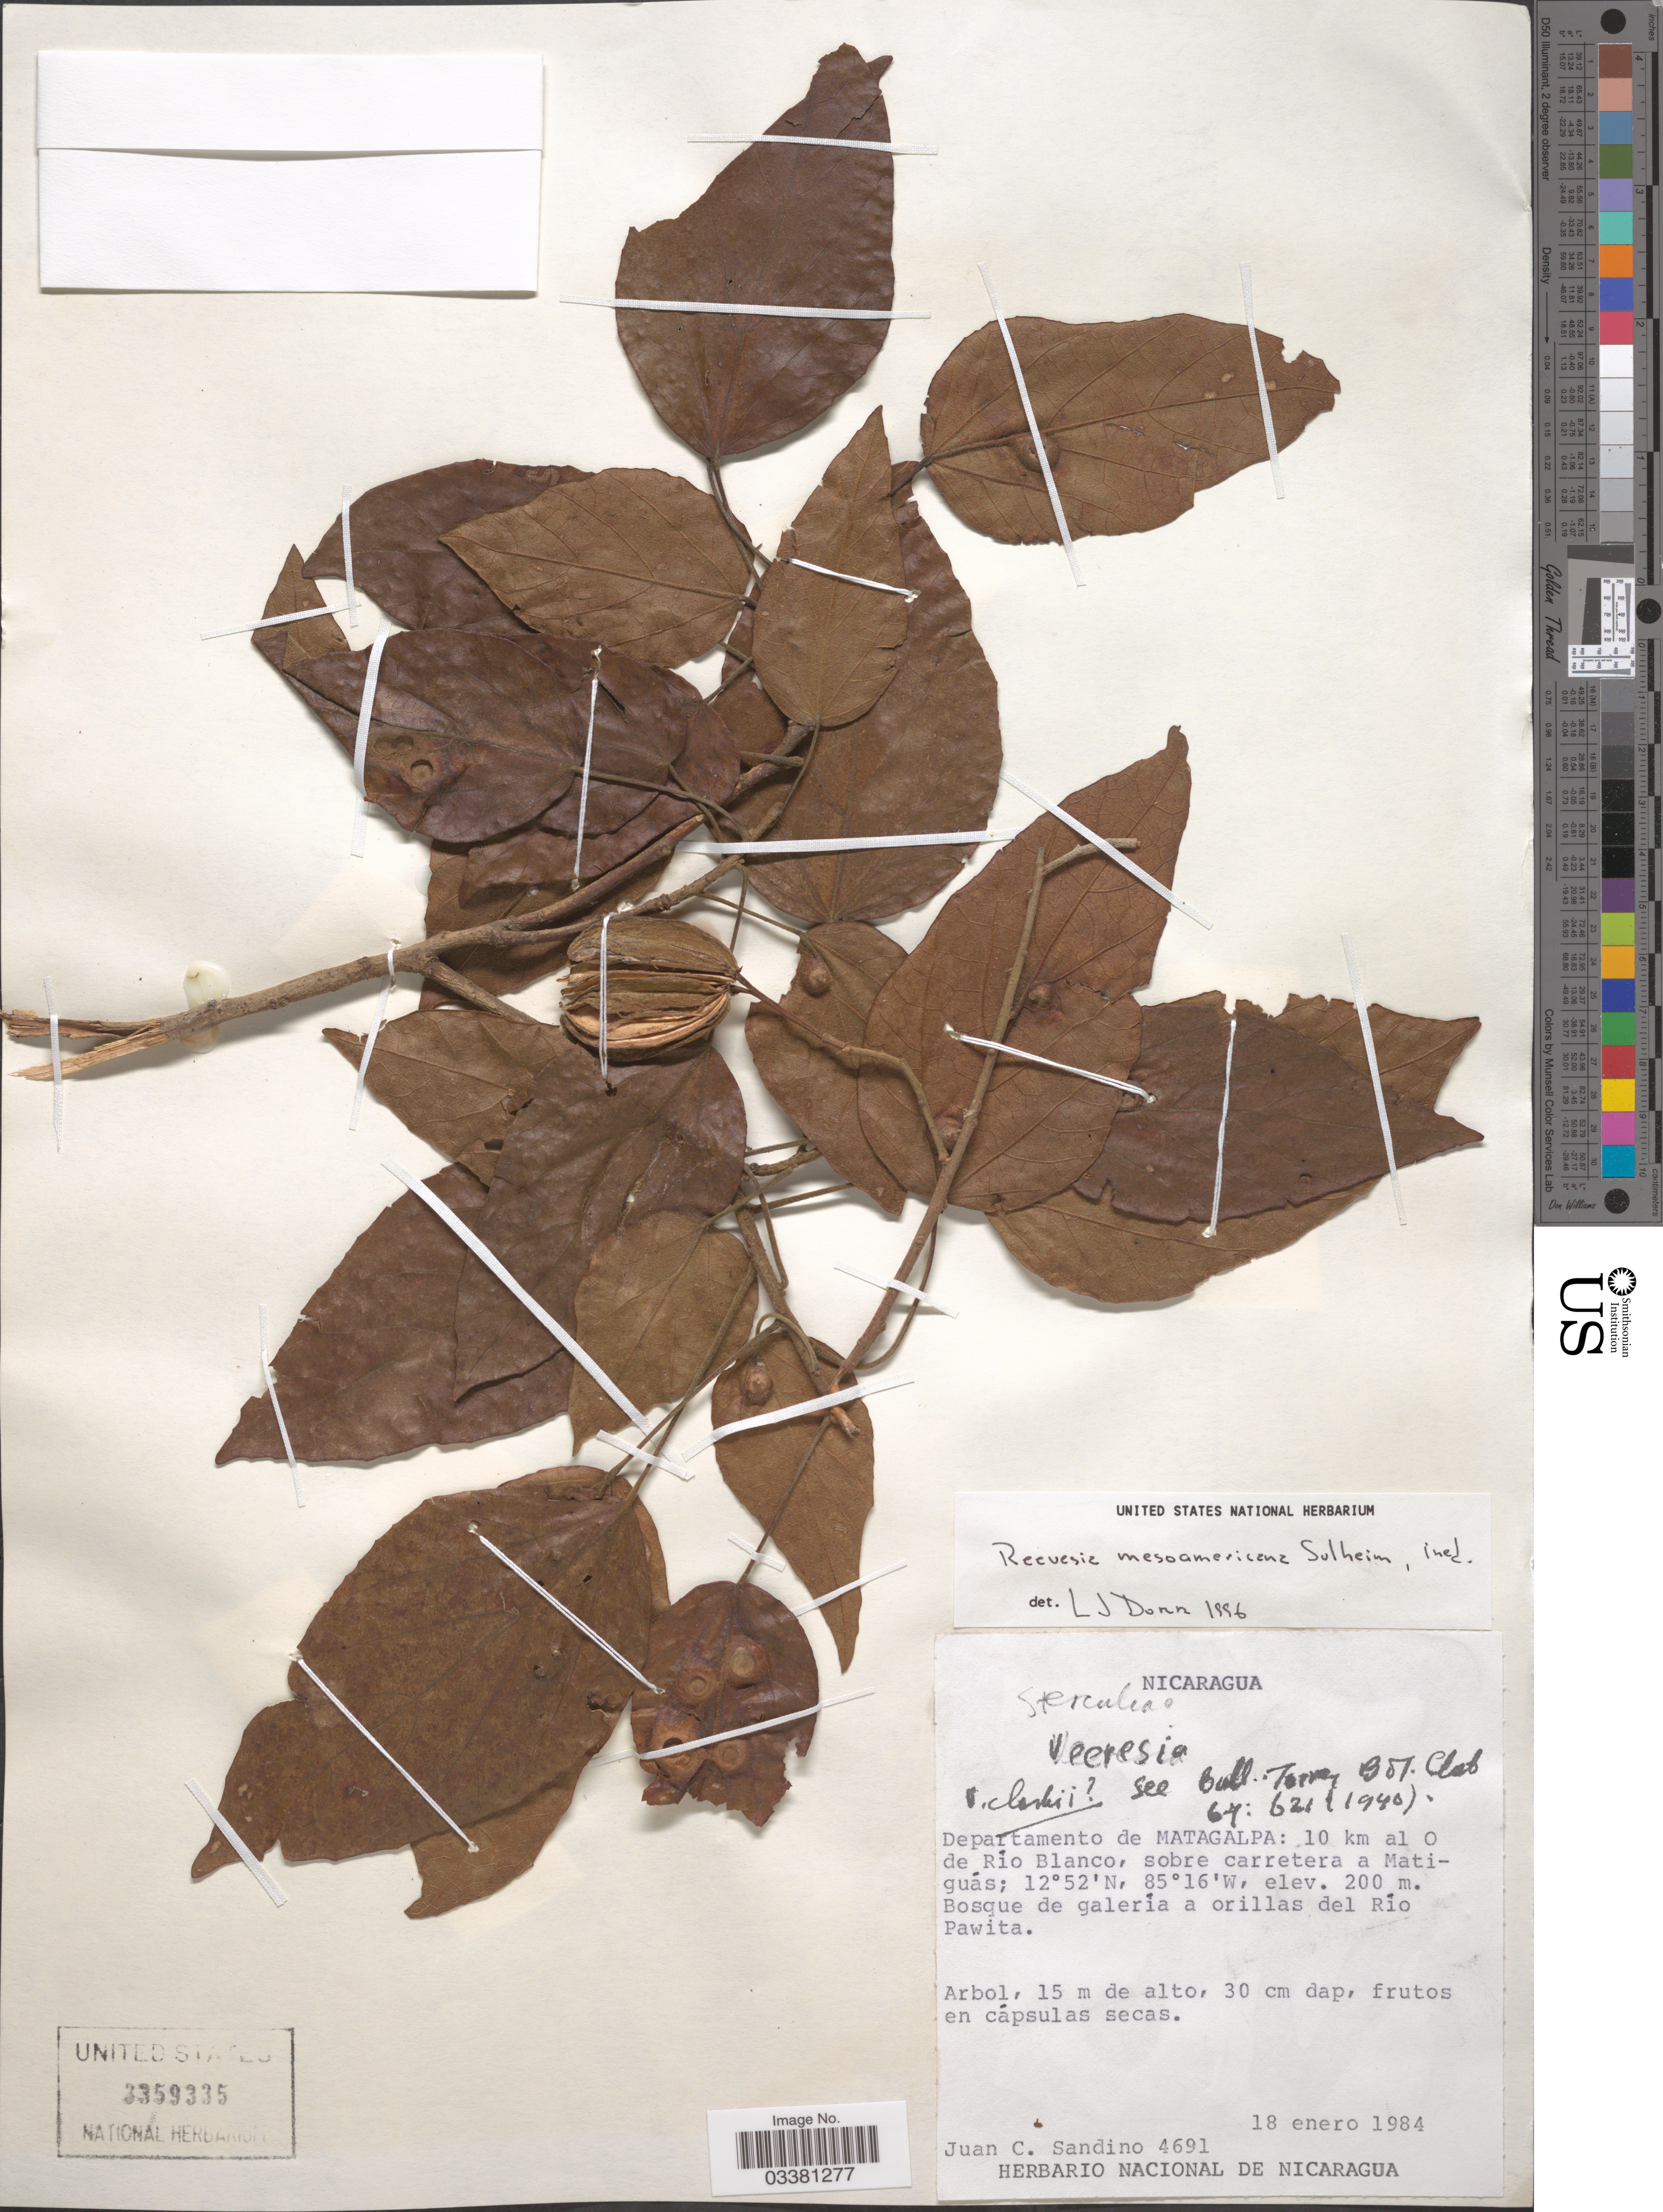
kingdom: Plantae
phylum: Tracheophyta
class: Magnoliopsida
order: Malvales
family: Malvaceae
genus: Reevesia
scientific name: Reevesia mesoamericana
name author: Solheim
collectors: J. Sandino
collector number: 4691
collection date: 1984-01-18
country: Nicaragua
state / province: Matagalpa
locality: Departamento de Matagalpa: 10 km al O de Río Blanco, sobre carretera a Matiguás. Bosque de galería a orillas del Río Pawita.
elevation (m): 200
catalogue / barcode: US 3359335